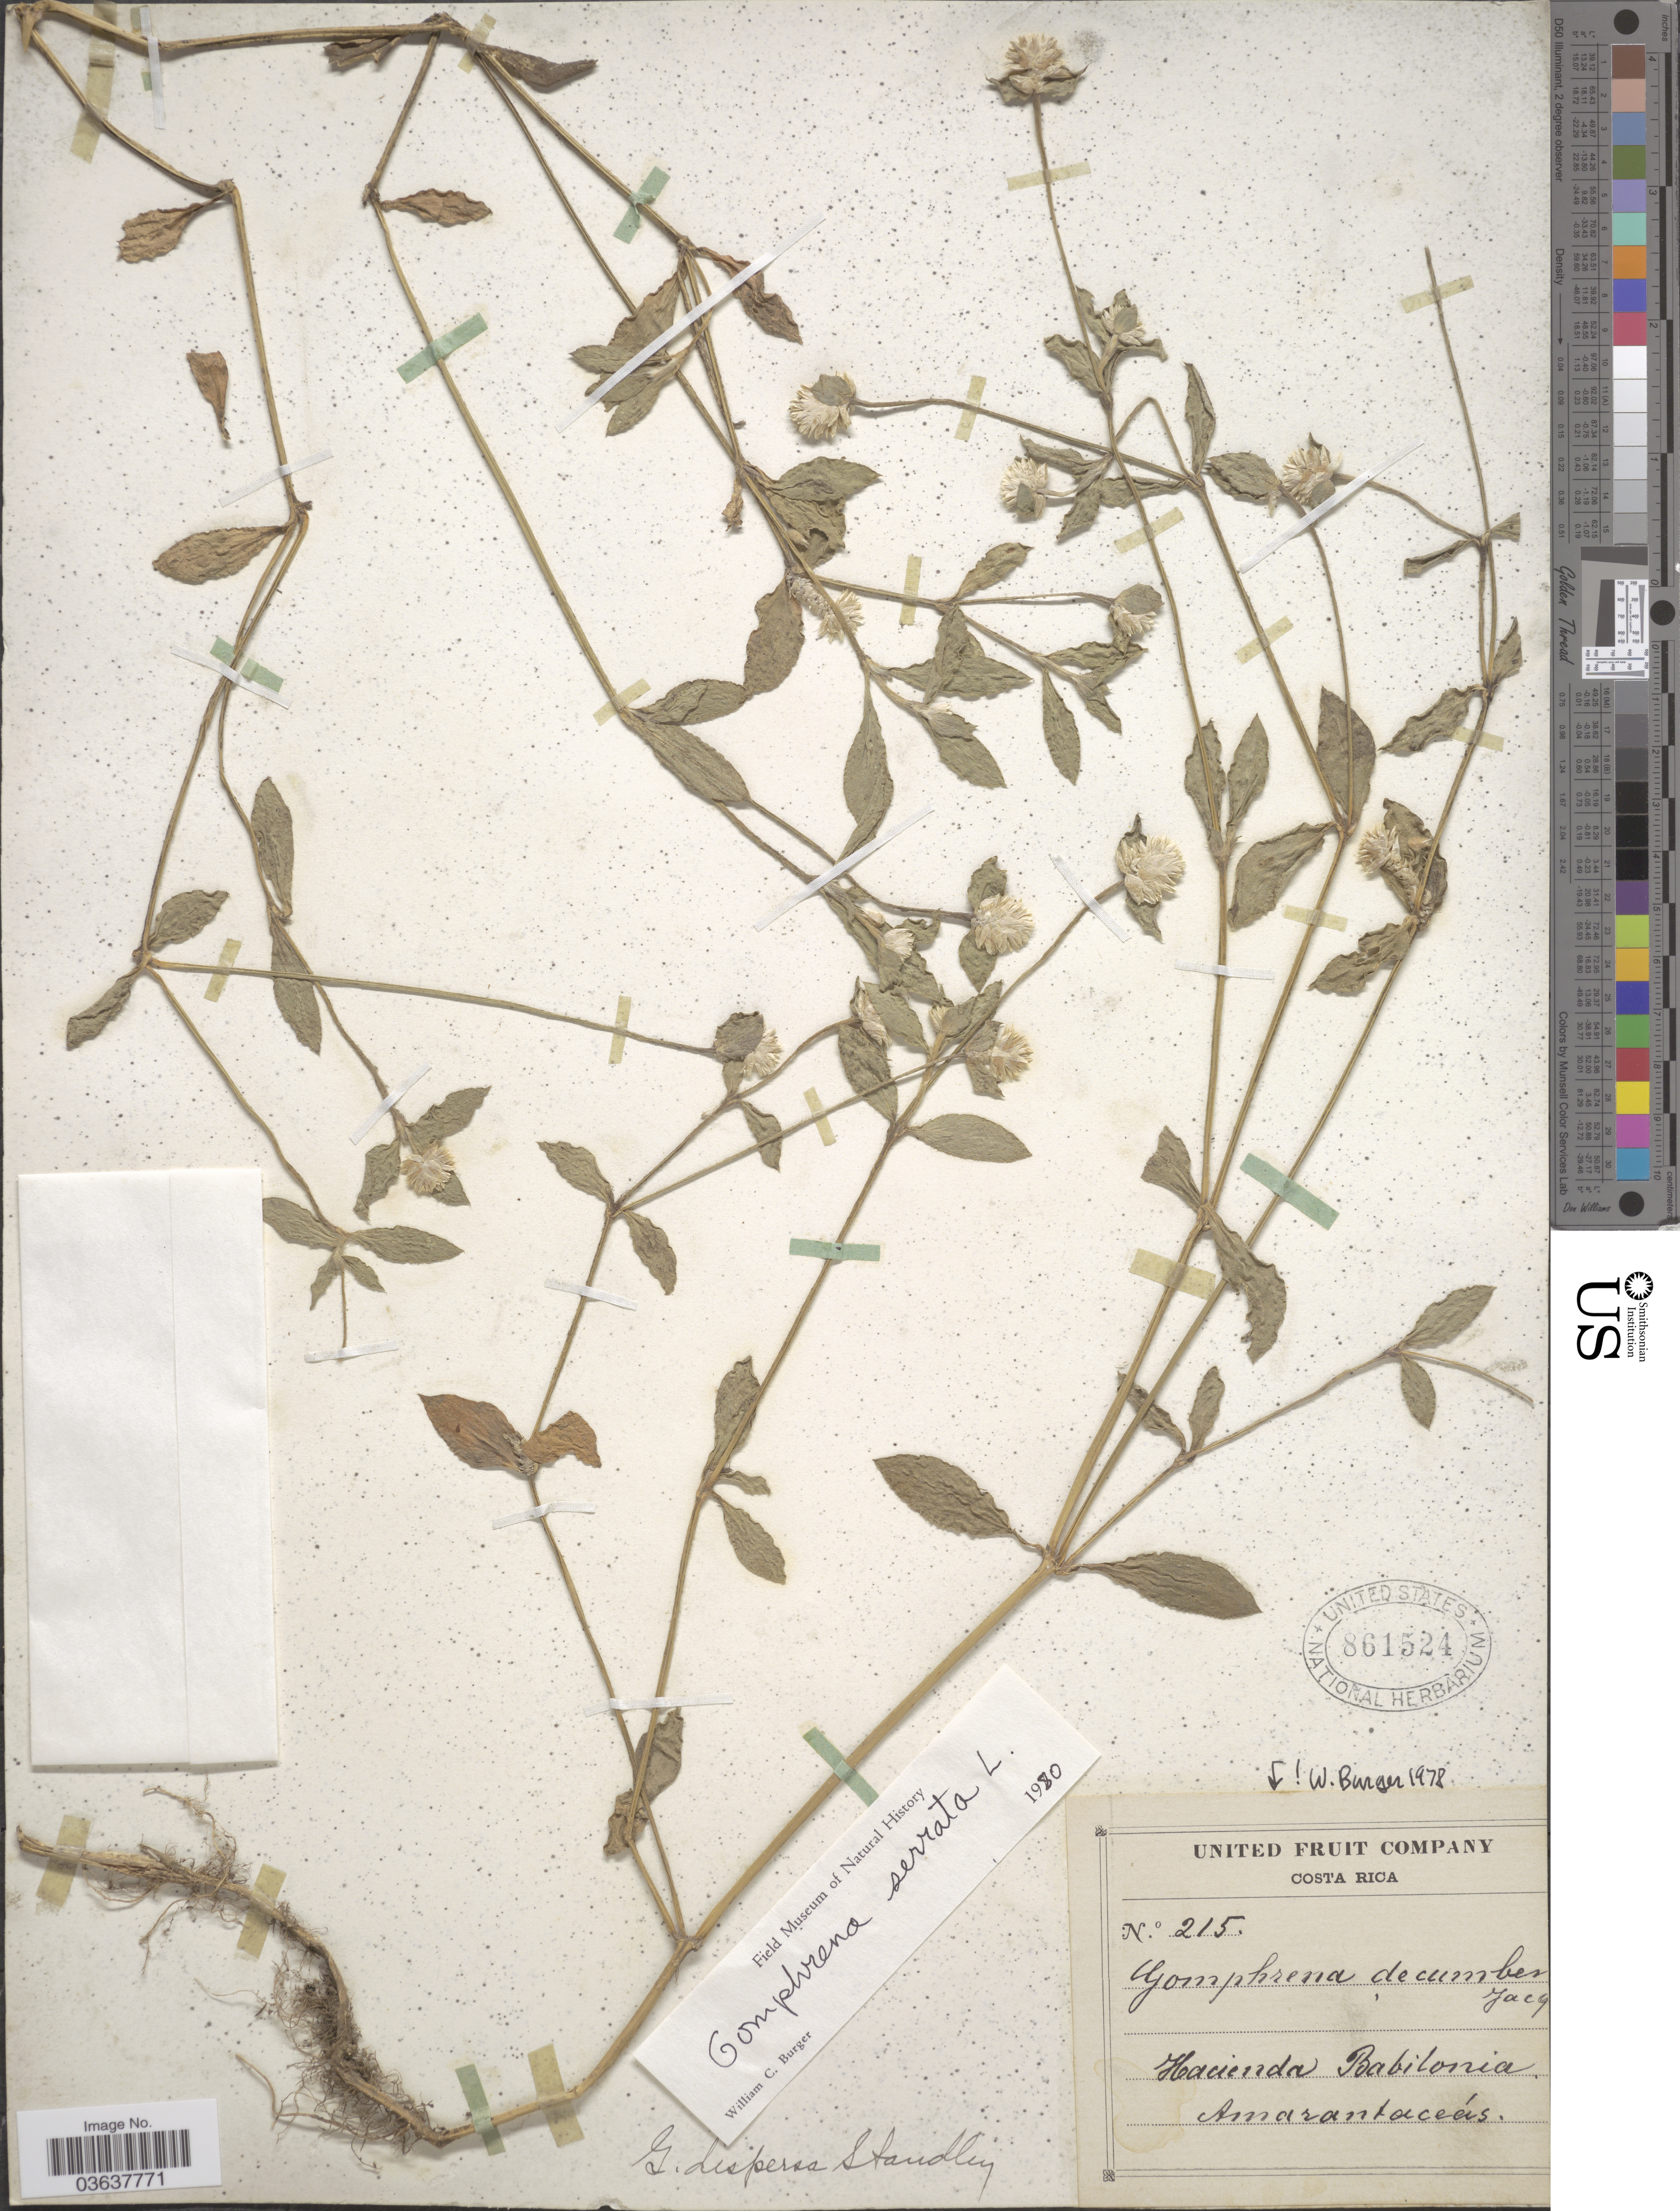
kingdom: Plantae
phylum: Tracheophyta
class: Magnoliopsida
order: Caryophyllales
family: Amaranthaceae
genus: Gomphrena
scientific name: Gomphrena serrata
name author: L.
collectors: United Fruit Company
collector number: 215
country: Costa Rica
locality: Hacienda Babilonia.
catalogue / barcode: US 861524